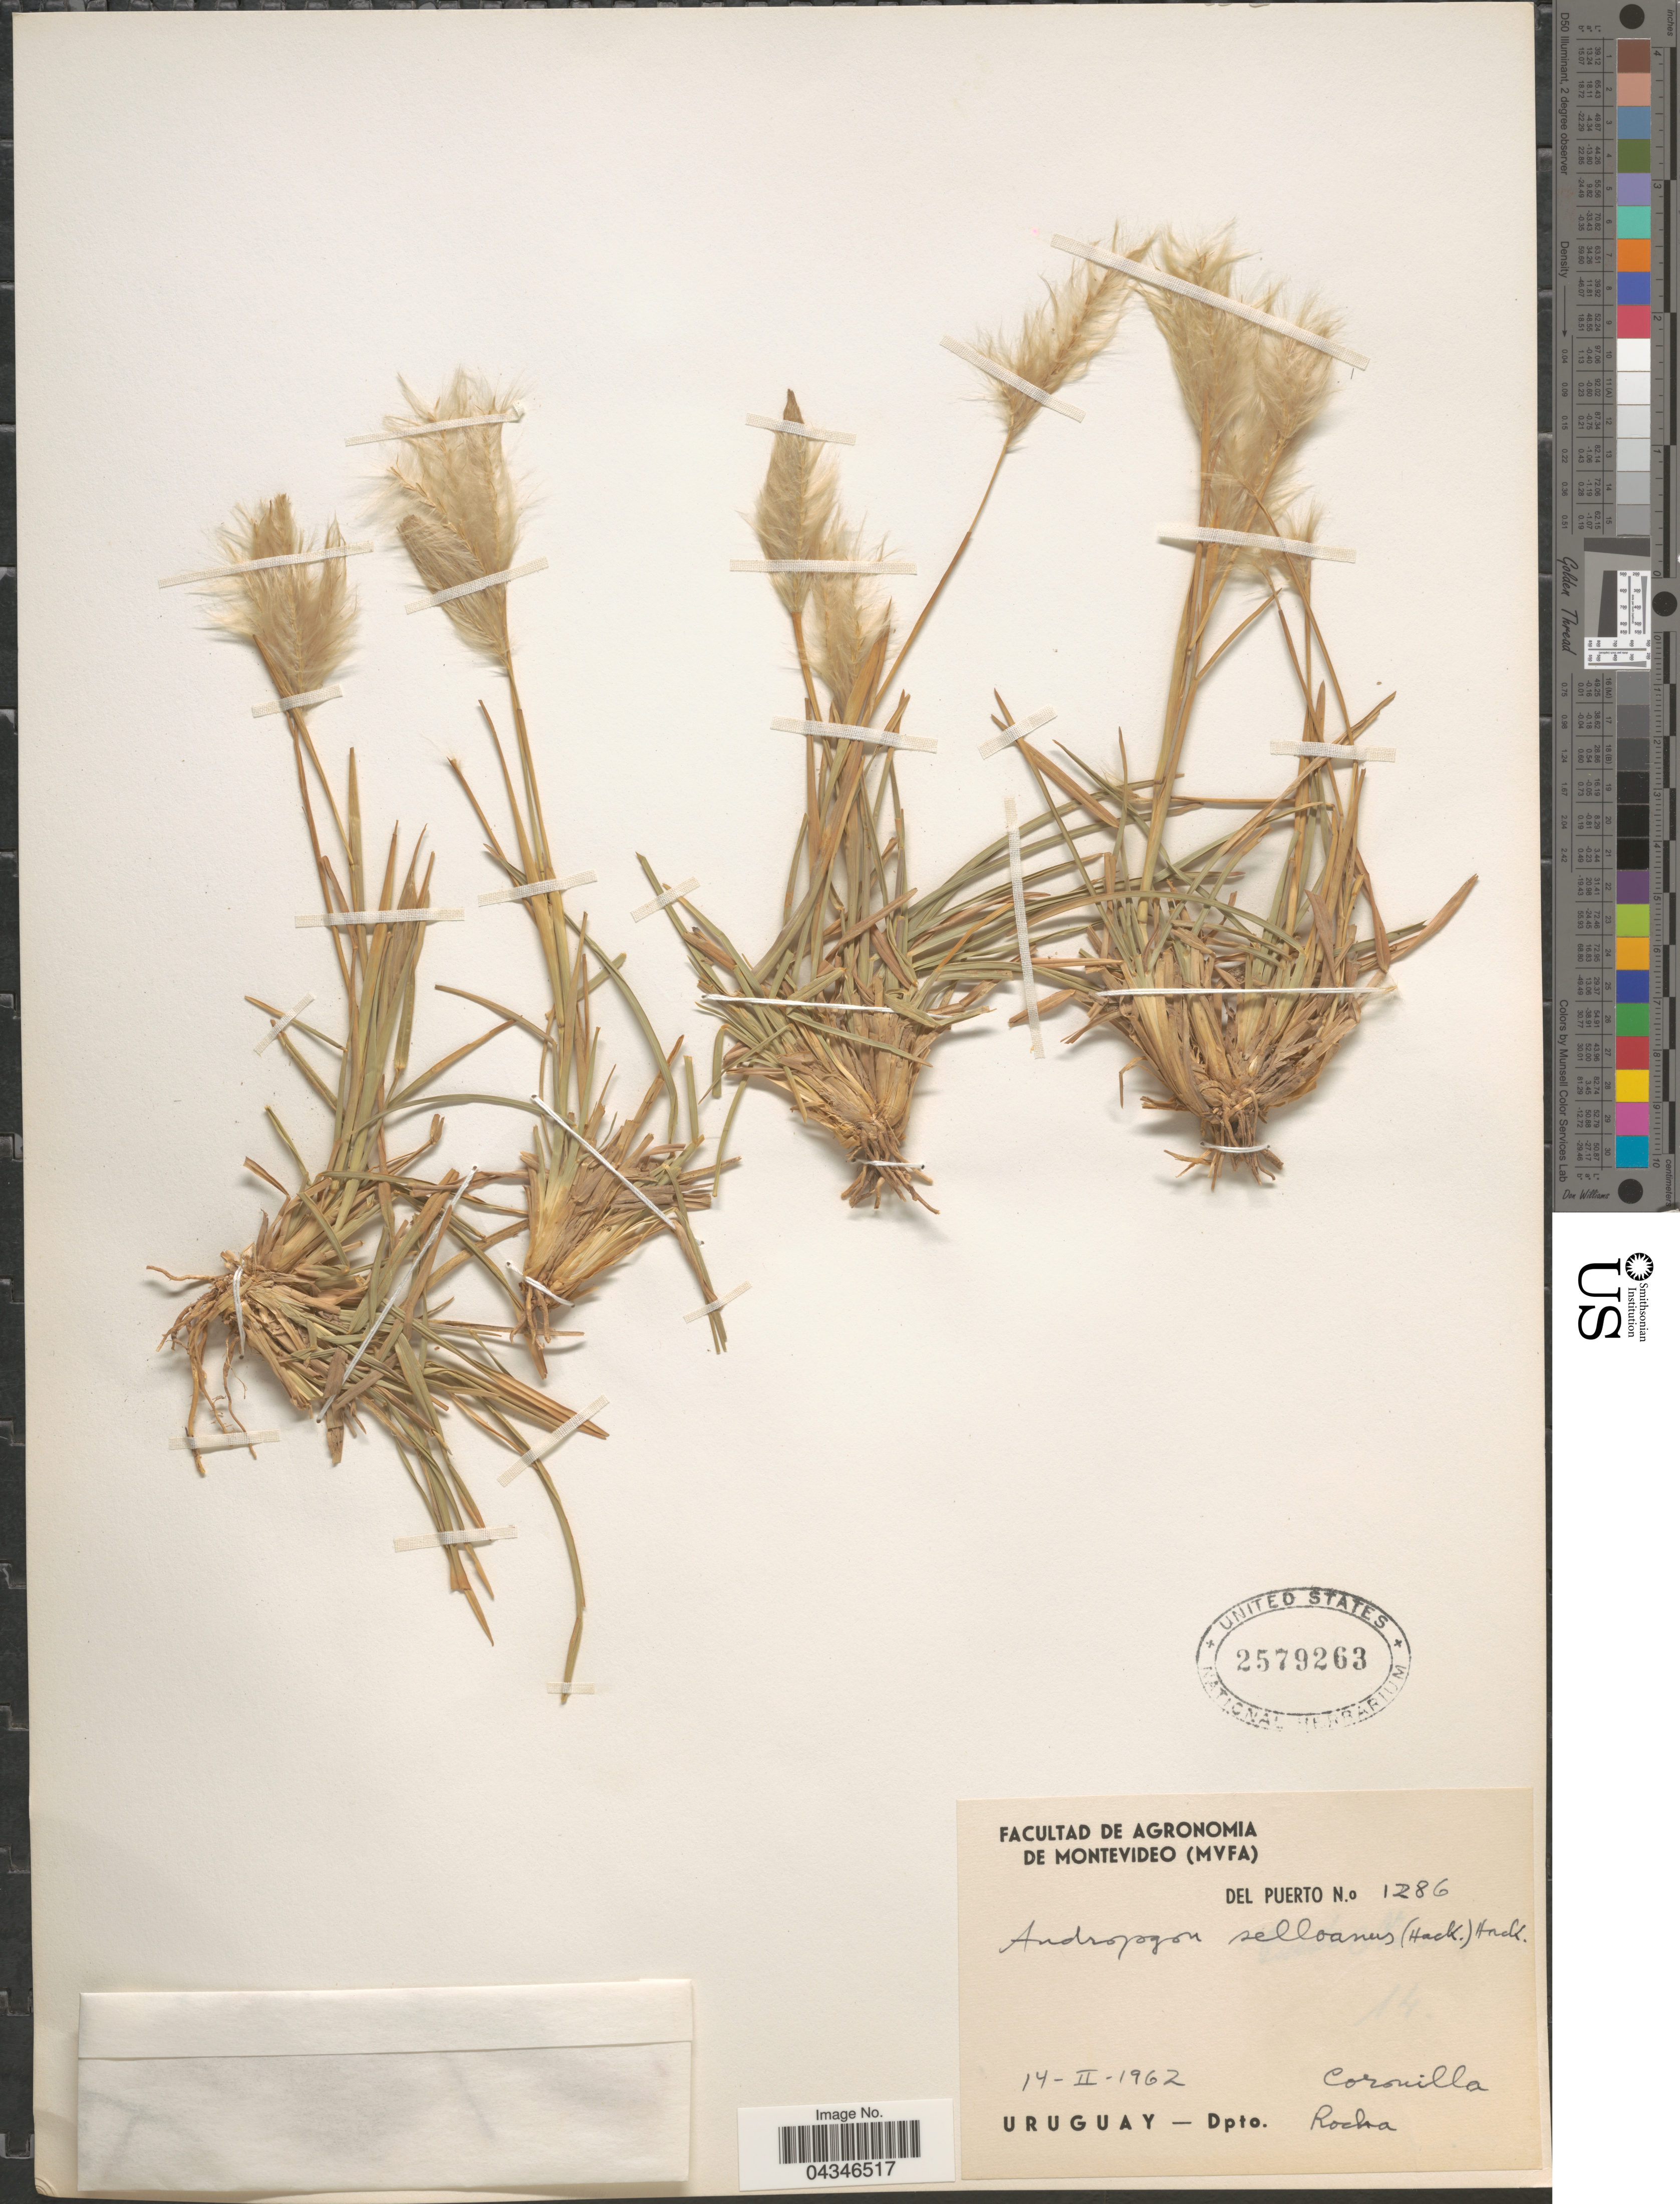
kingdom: Plantae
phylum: Tracheophyta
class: Liliopsida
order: Poales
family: Poaceae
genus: Andropogon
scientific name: Andropogon selloanus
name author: (Hack.) Hack.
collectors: Del Puerto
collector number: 1286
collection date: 1962-02-14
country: Uruguay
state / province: Rocha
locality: Coronilla. Dpto. Rocha.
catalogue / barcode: US 2579263